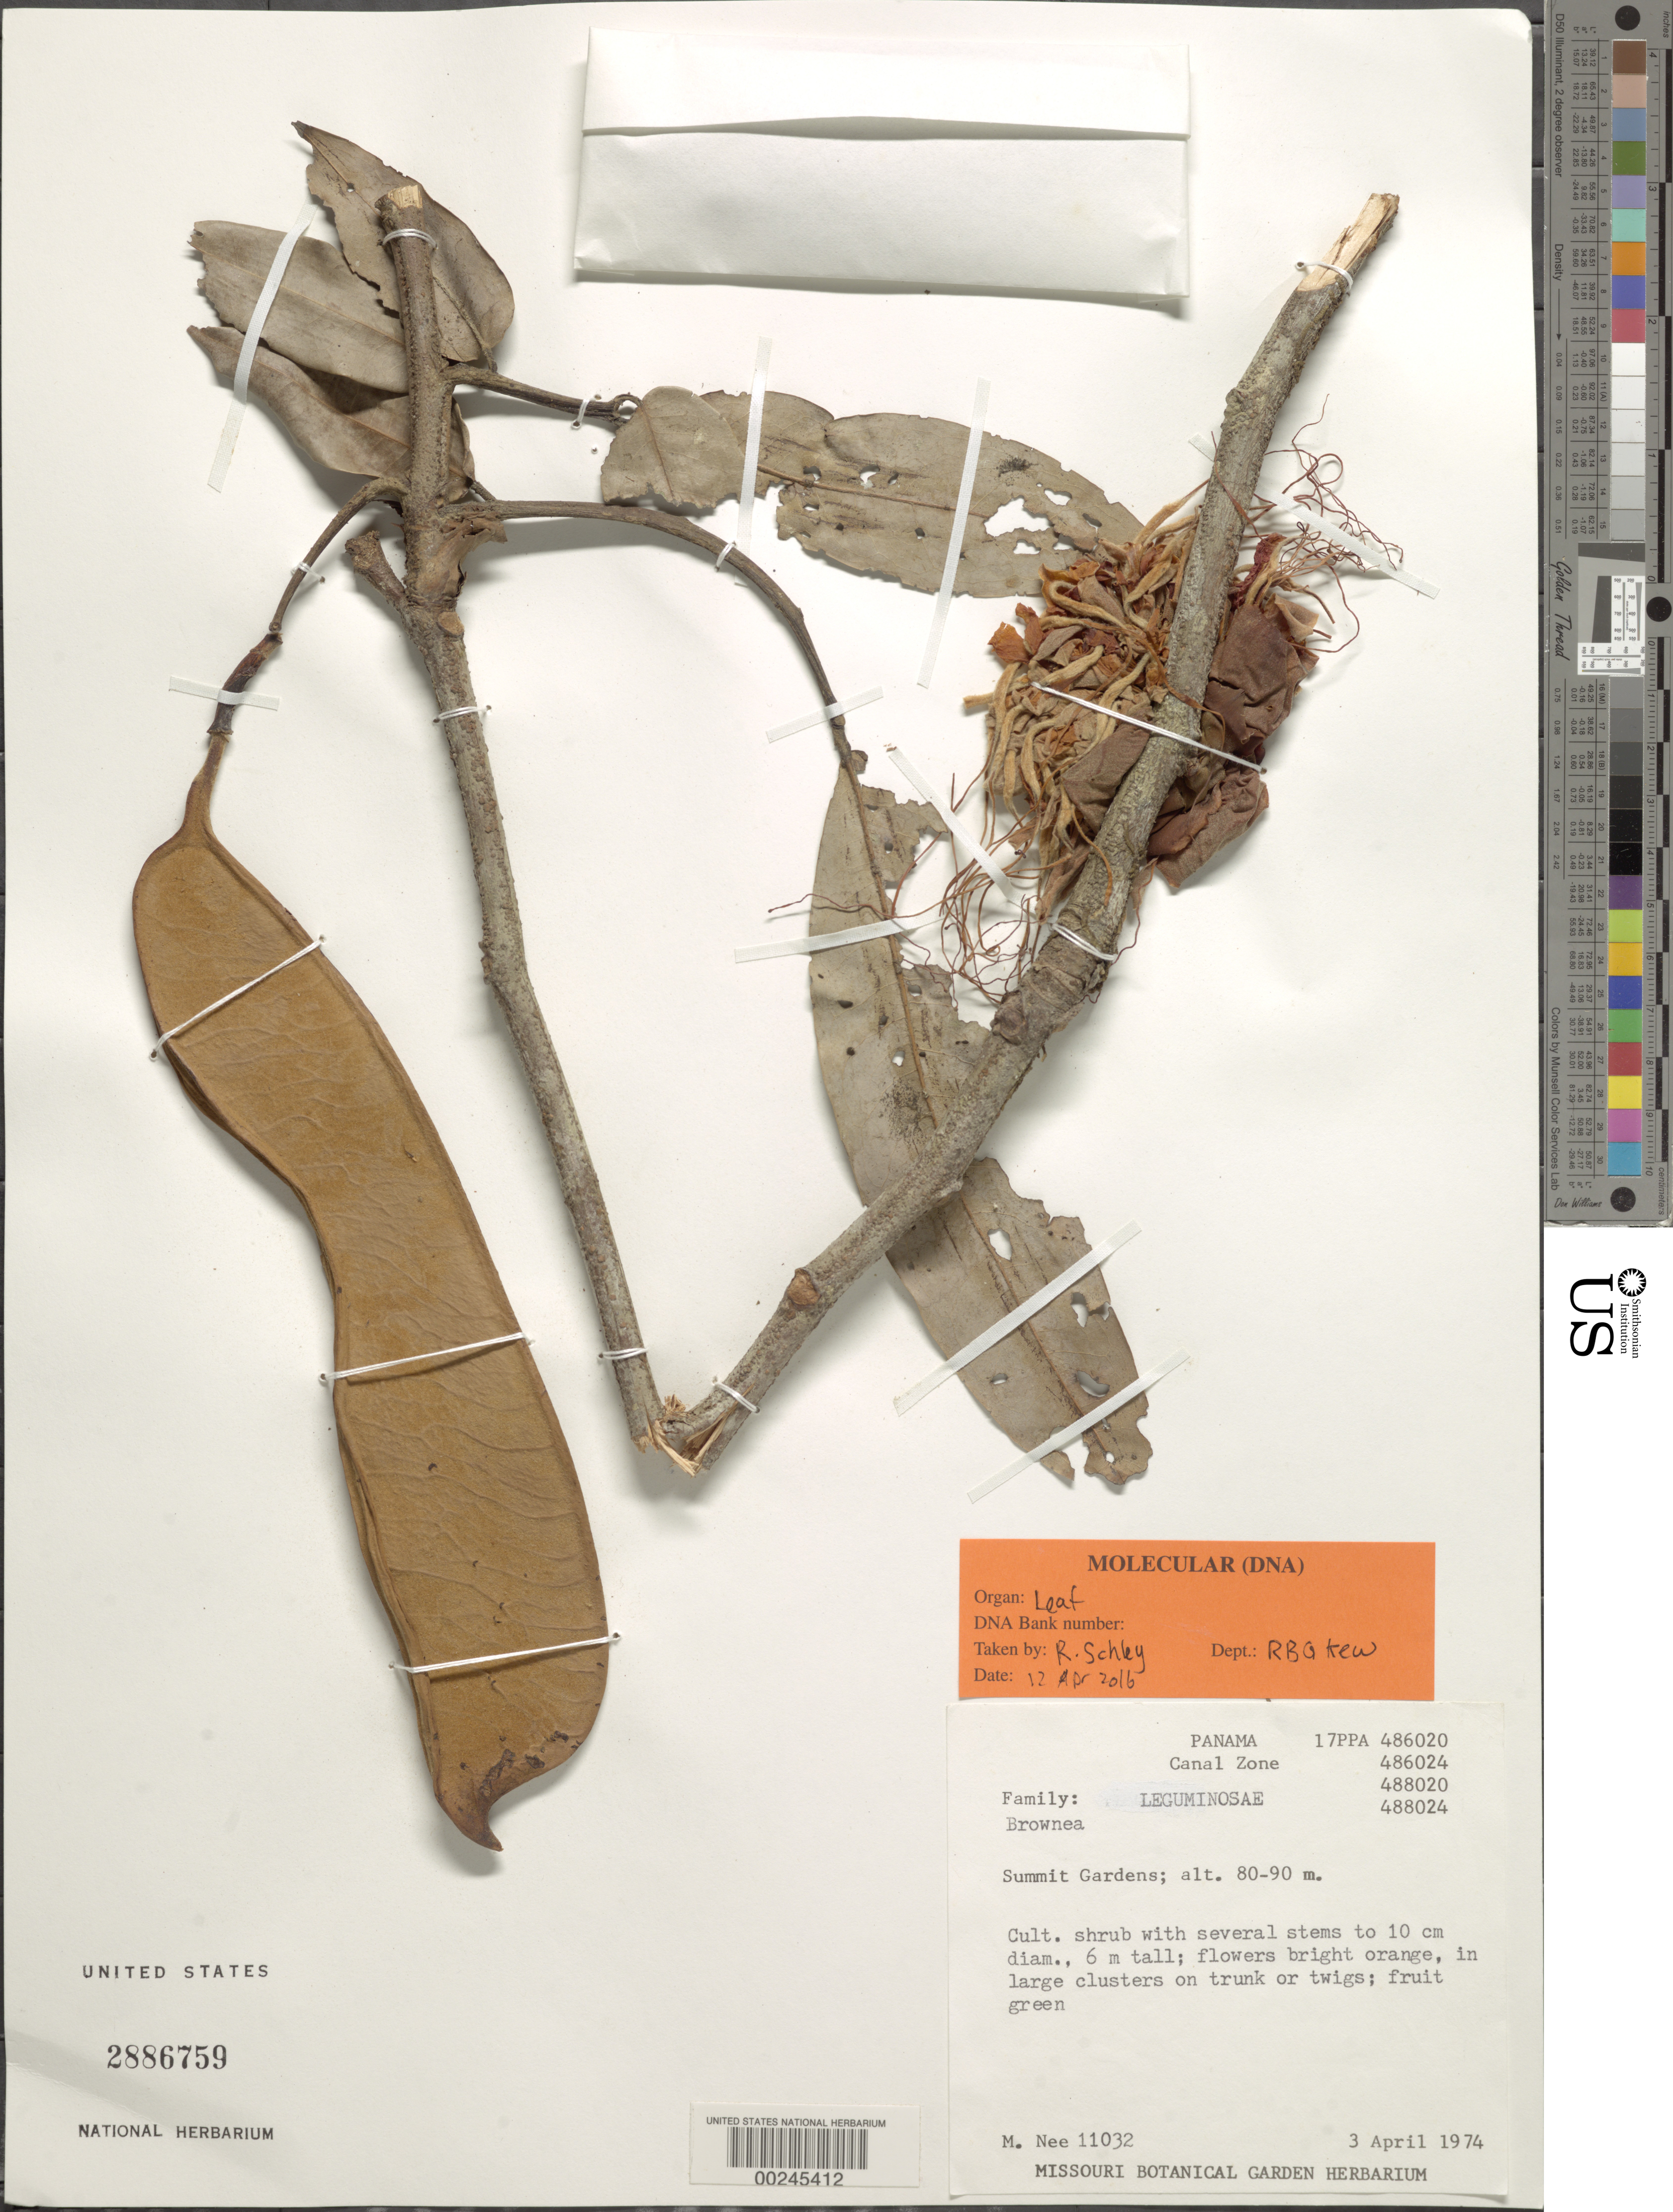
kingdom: Plantae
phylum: Tracheophyta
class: Magnoliopsida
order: Fabales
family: Fabaceae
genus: Brownea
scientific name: Brownea sp.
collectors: M. Nee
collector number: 11032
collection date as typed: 03 Apr 1974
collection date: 1974-04-03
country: Panama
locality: Summit Gardens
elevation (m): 80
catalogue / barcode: US 2886759